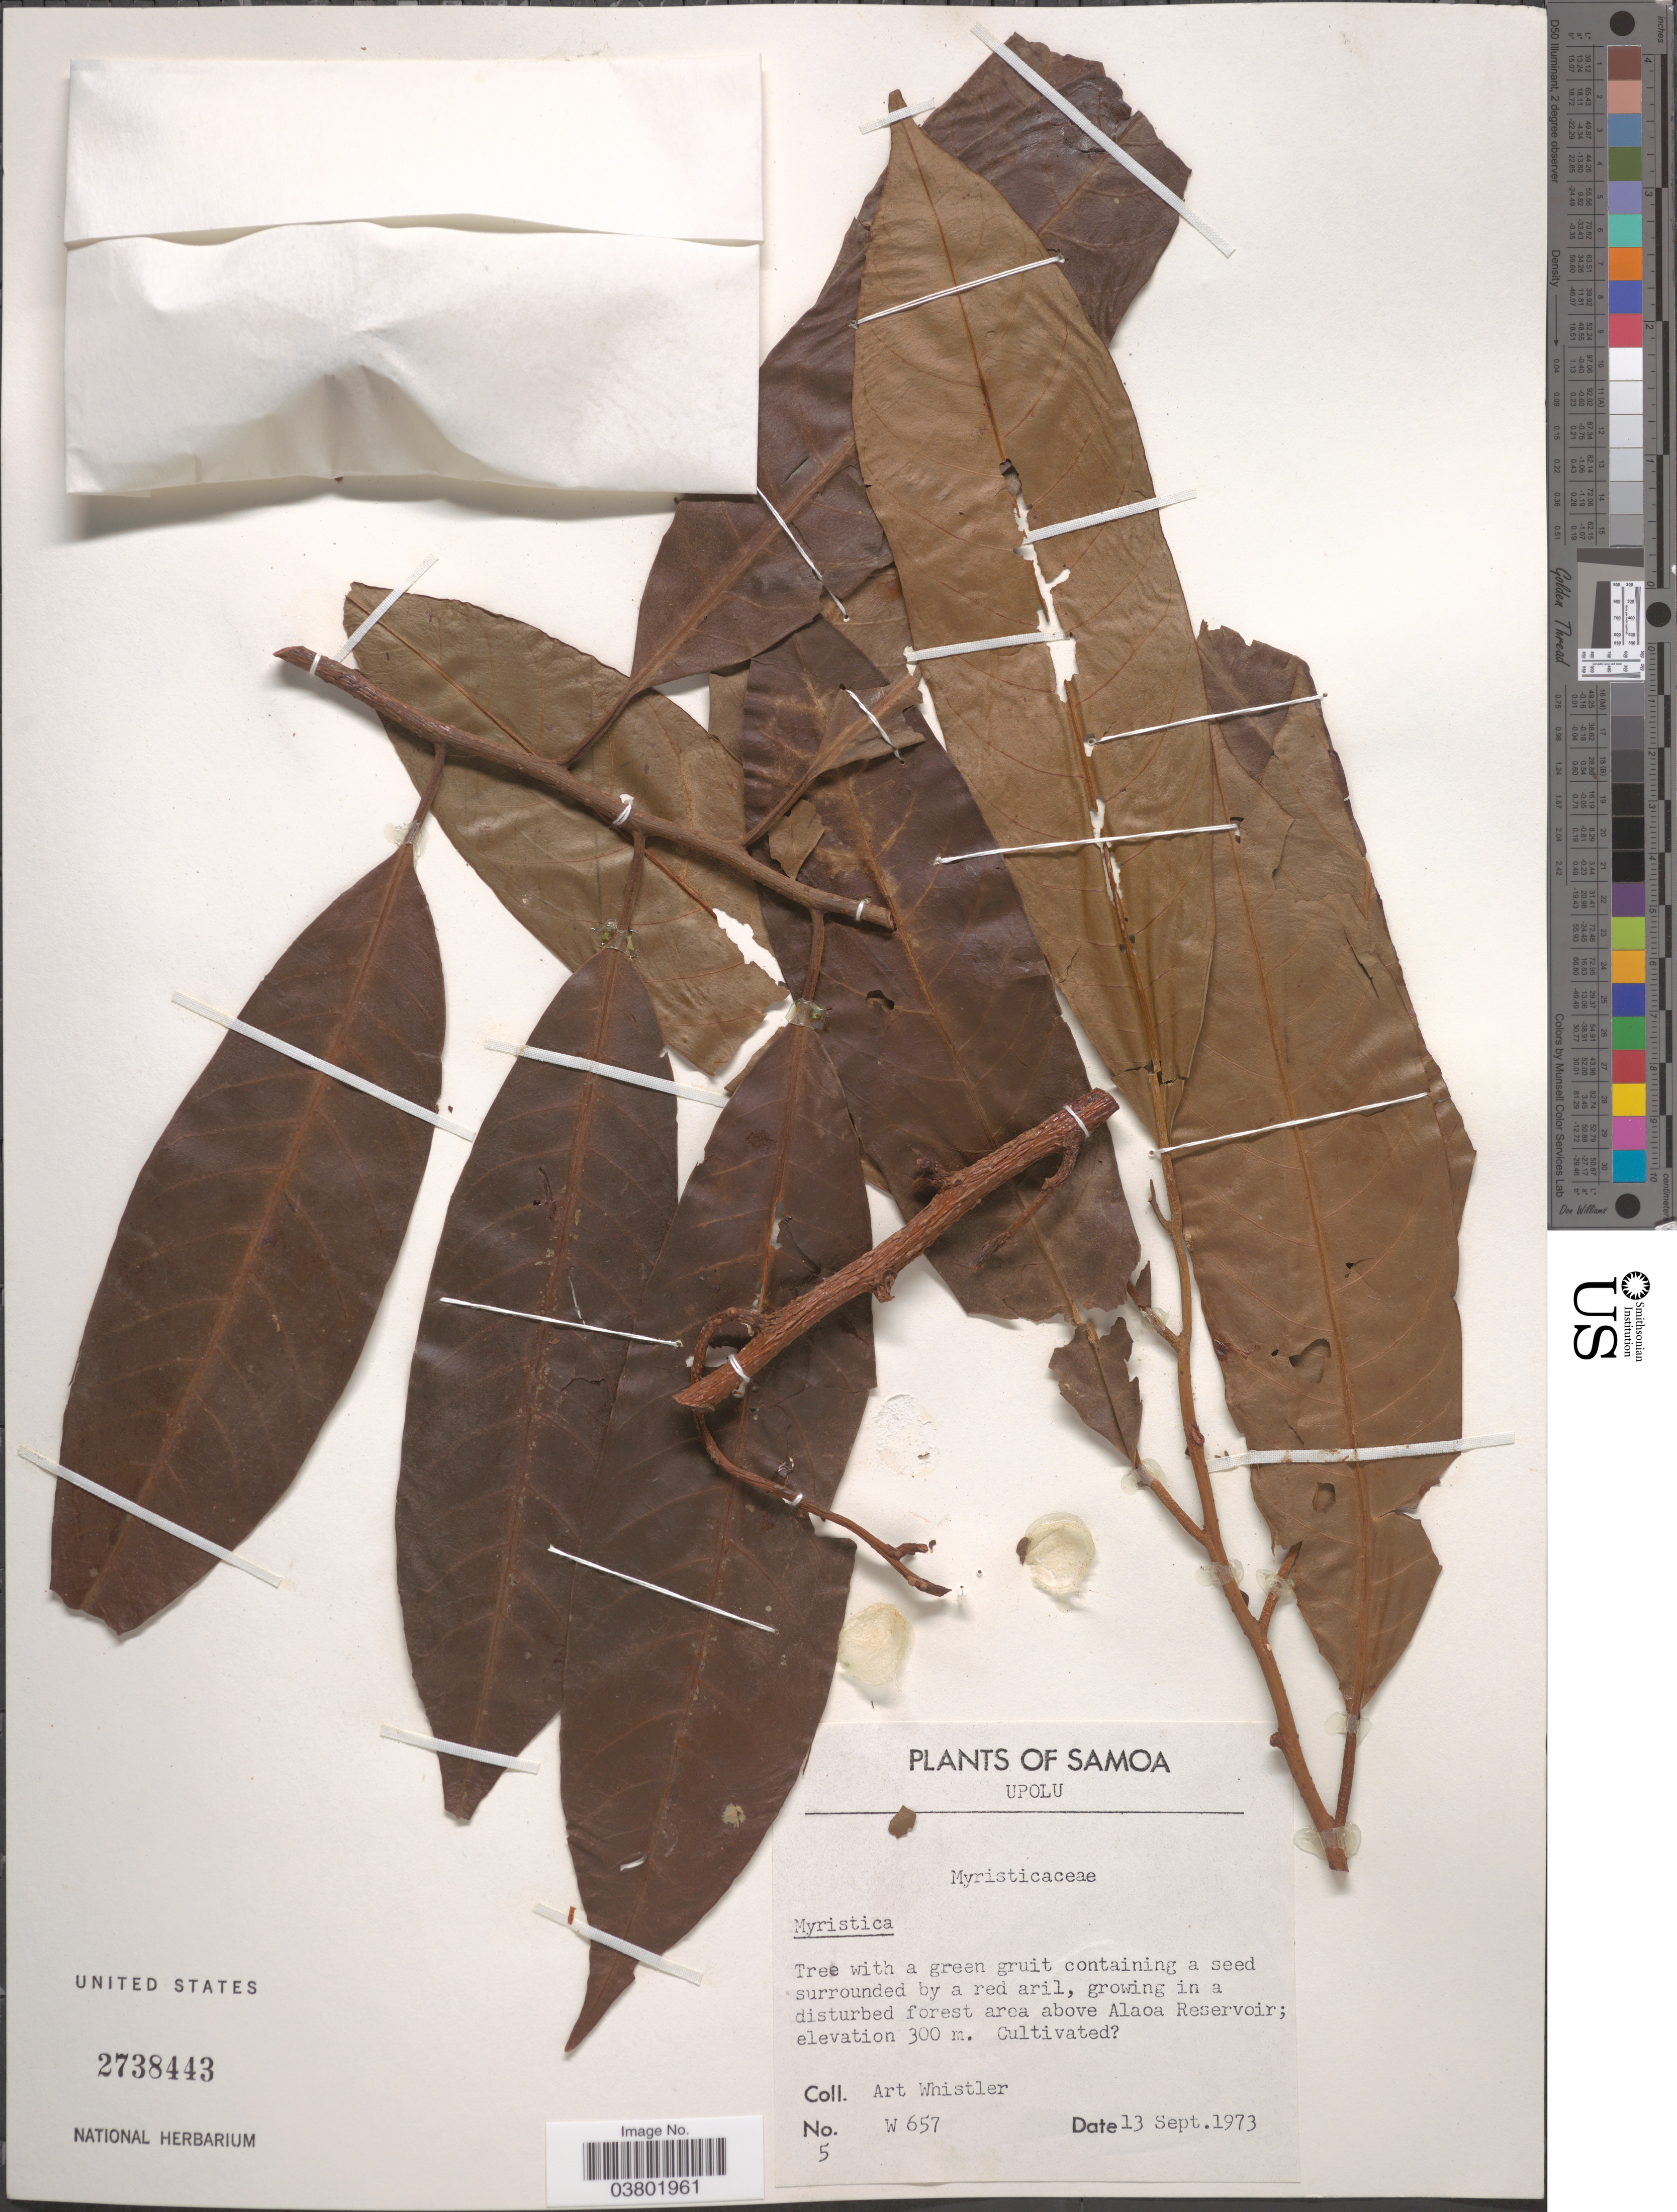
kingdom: Plantae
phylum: Tracheophyta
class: Magnoliopsida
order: Magnoliales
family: Myristicaceae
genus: Myristica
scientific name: Myristica sp.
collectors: A. Whistler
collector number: W 657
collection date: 1973-09-13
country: Samoa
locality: Upolu. Above Alaoa Reservoir.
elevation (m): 300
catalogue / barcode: US 2738443